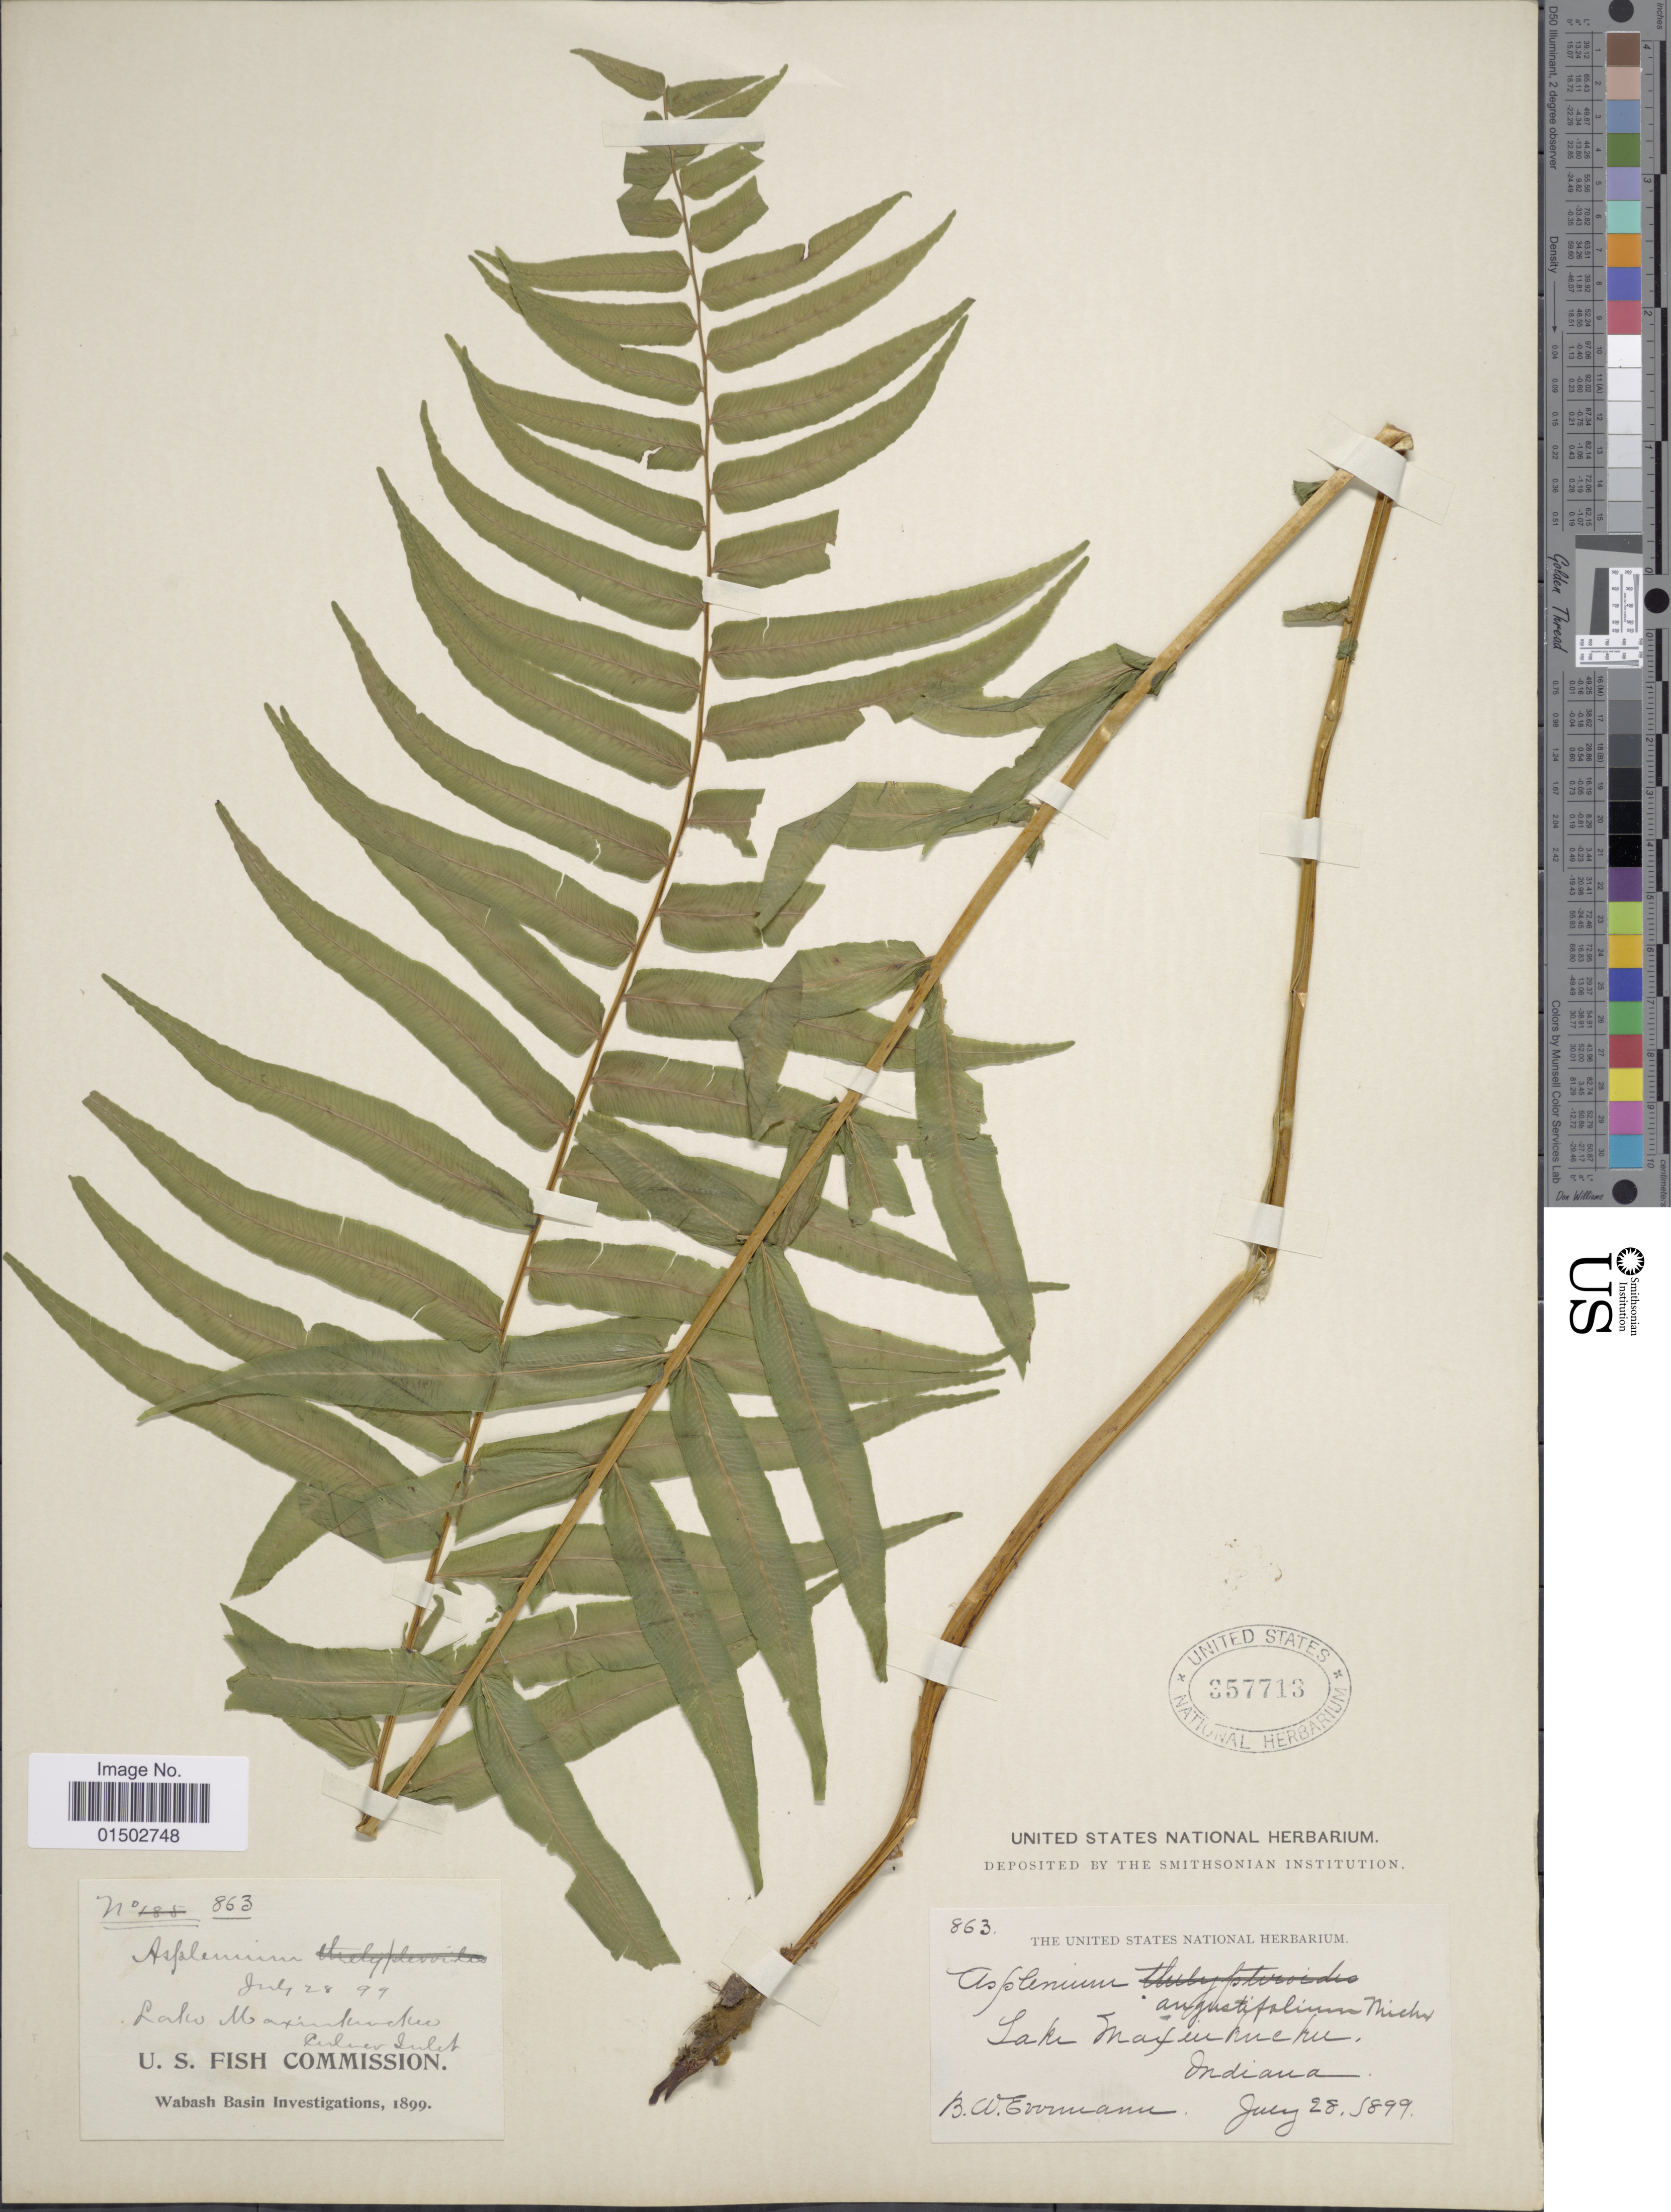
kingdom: Plantae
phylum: Tracheophyta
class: Polypodiopsida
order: Polypodiales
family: Diplaziopsidaceae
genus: Homalosorus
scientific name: Homalosorus pycnocarpos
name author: (Spreng.) Pic. Serm.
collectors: B. W. Evermann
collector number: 863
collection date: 1899-07-28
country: United States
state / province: Indiana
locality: Lake Maxinkuckee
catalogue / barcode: US 357713